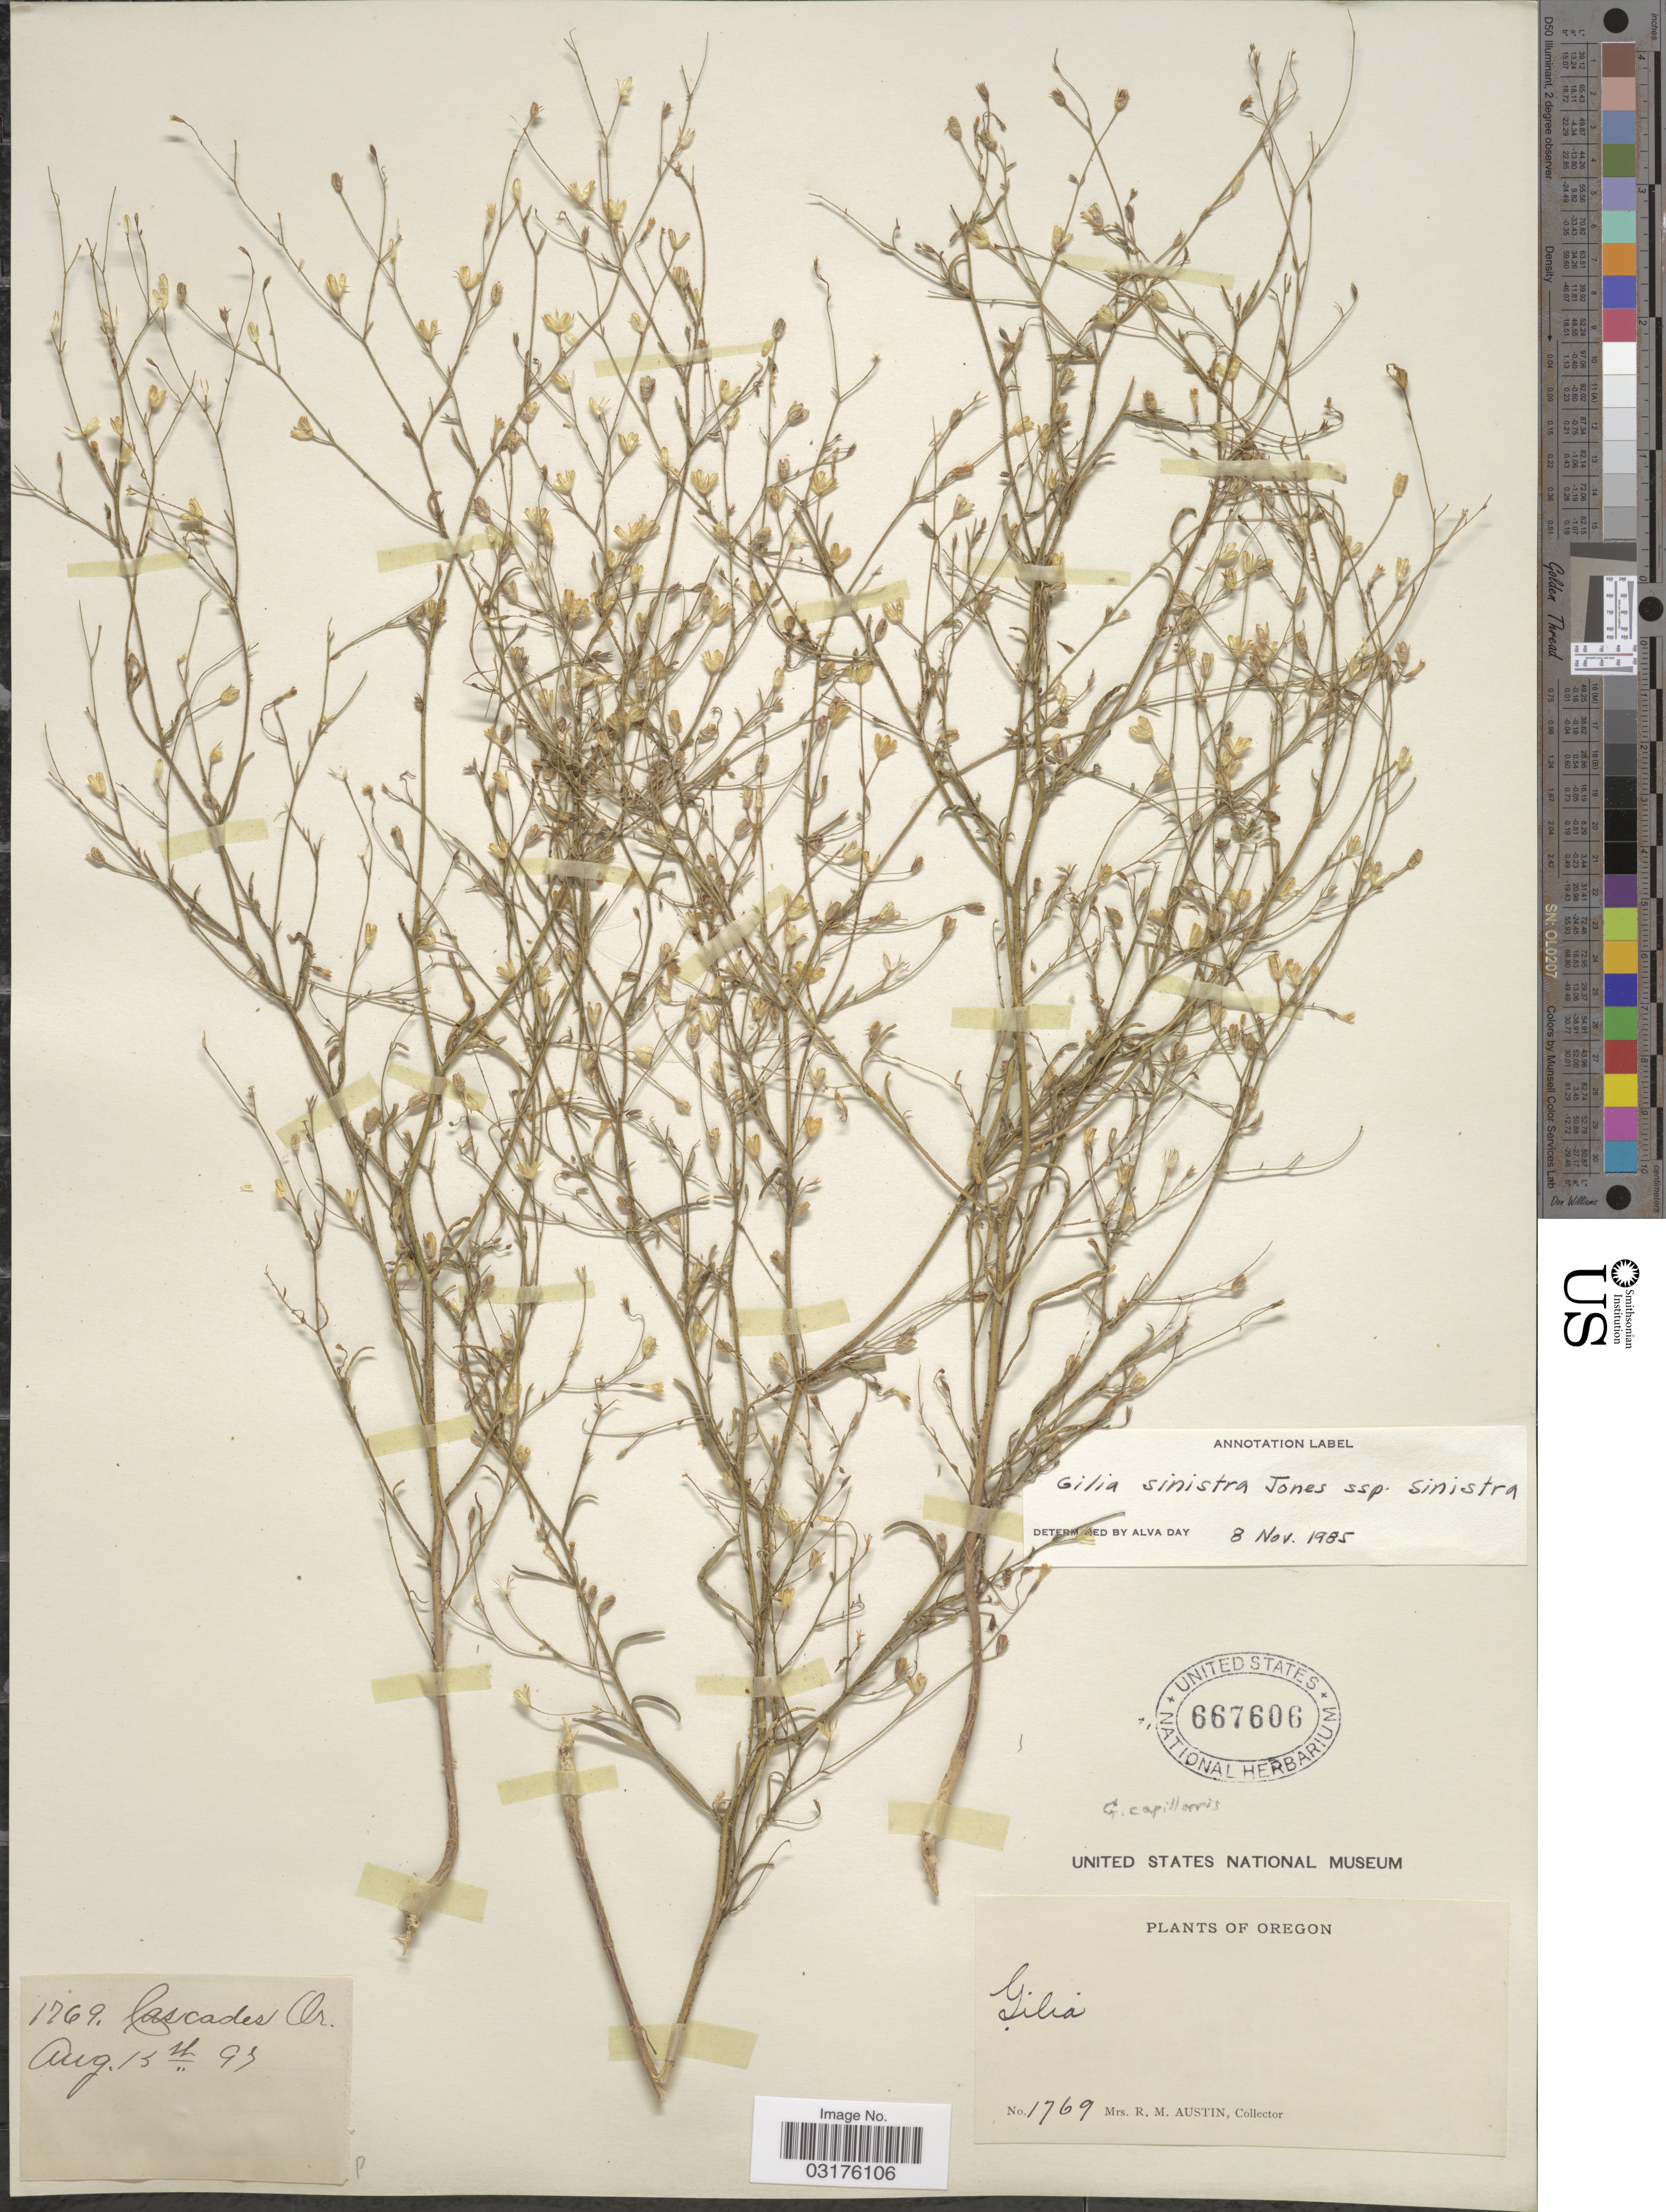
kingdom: Plantae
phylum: Tracheophyta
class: Magnoliopsida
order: Ericales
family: Polemoniaceae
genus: Navarretia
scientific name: Navarretia sinistra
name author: (M.E. Jones) L.A. Johnson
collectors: R. Austin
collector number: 1769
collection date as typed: Transcribed d/m/y: 15/8/95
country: United States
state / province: Oregon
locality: Cascades, Or.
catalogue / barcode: US 667606